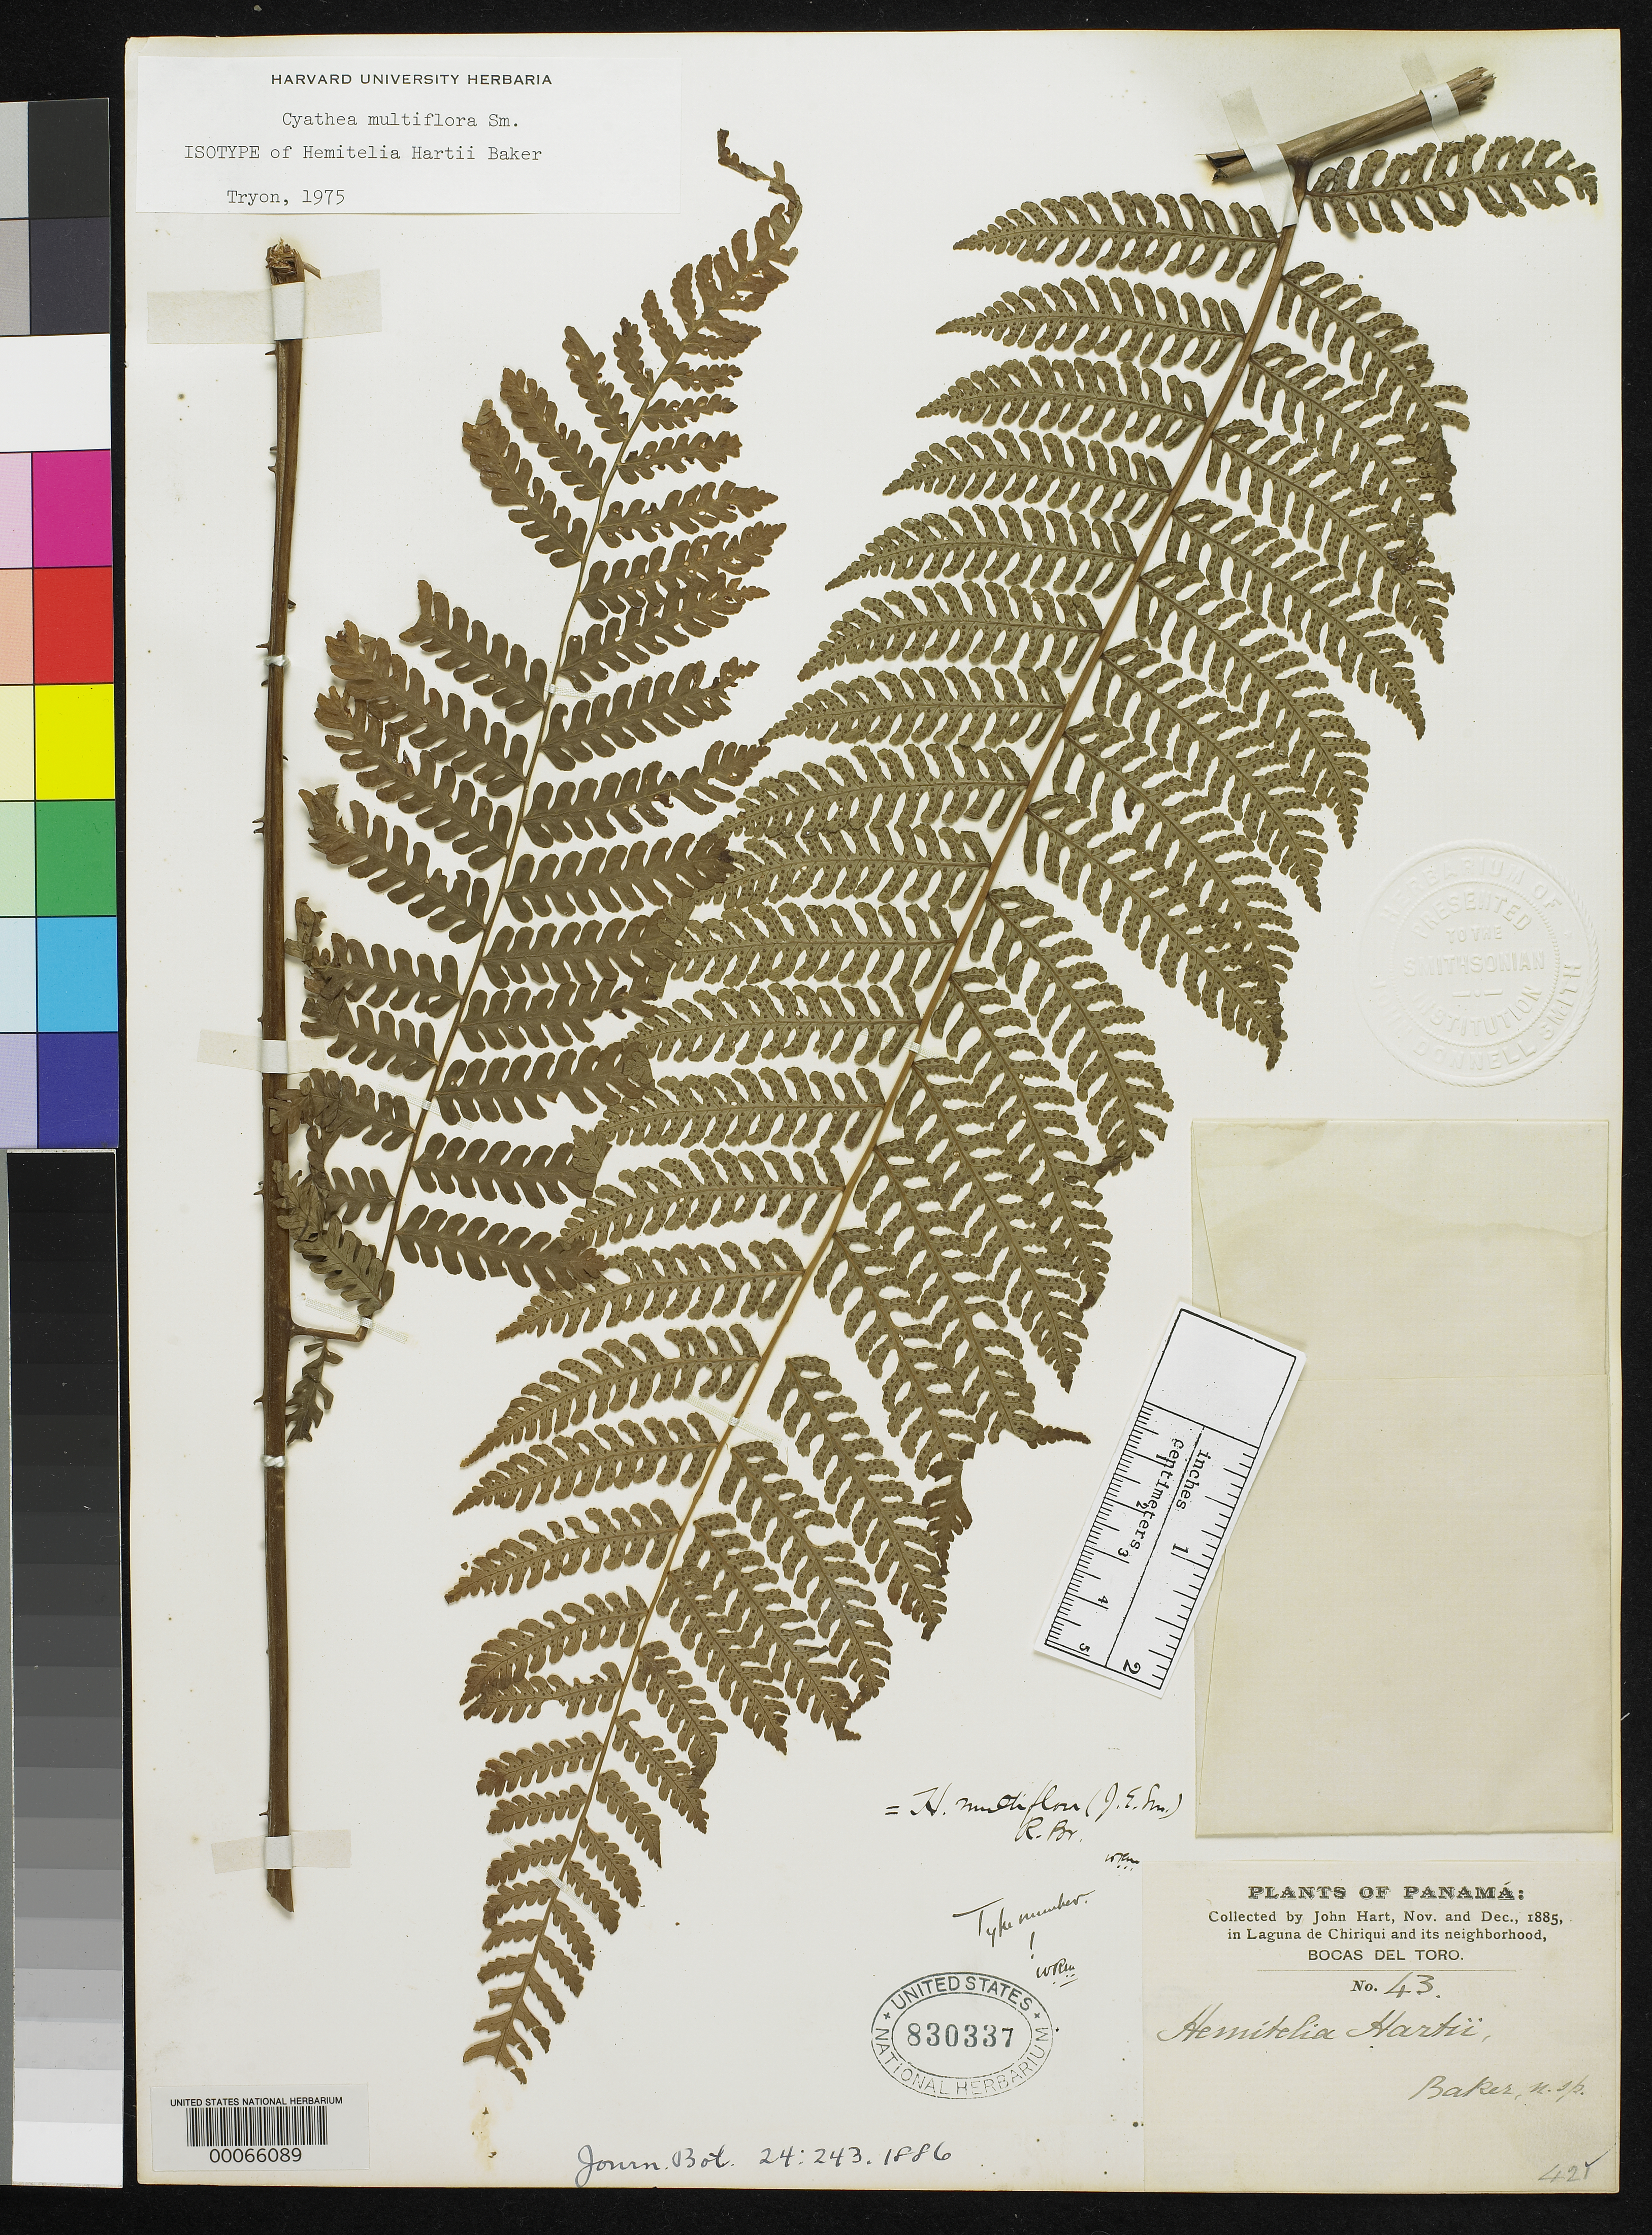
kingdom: Plantae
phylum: Tracheophyta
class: Polypodiopsida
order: Cyatheales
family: Cyatheaceae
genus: Hemitelia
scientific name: Hemitelia hartii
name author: Baker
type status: Type Collection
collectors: J. H. Hart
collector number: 43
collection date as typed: Nov 1885 to -- Dec 1885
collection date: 1885-11/1885-12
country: Panama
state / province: Bocas del Toro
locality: Laguna de Chiriqui & its neighborhood.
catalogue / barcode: US 830337